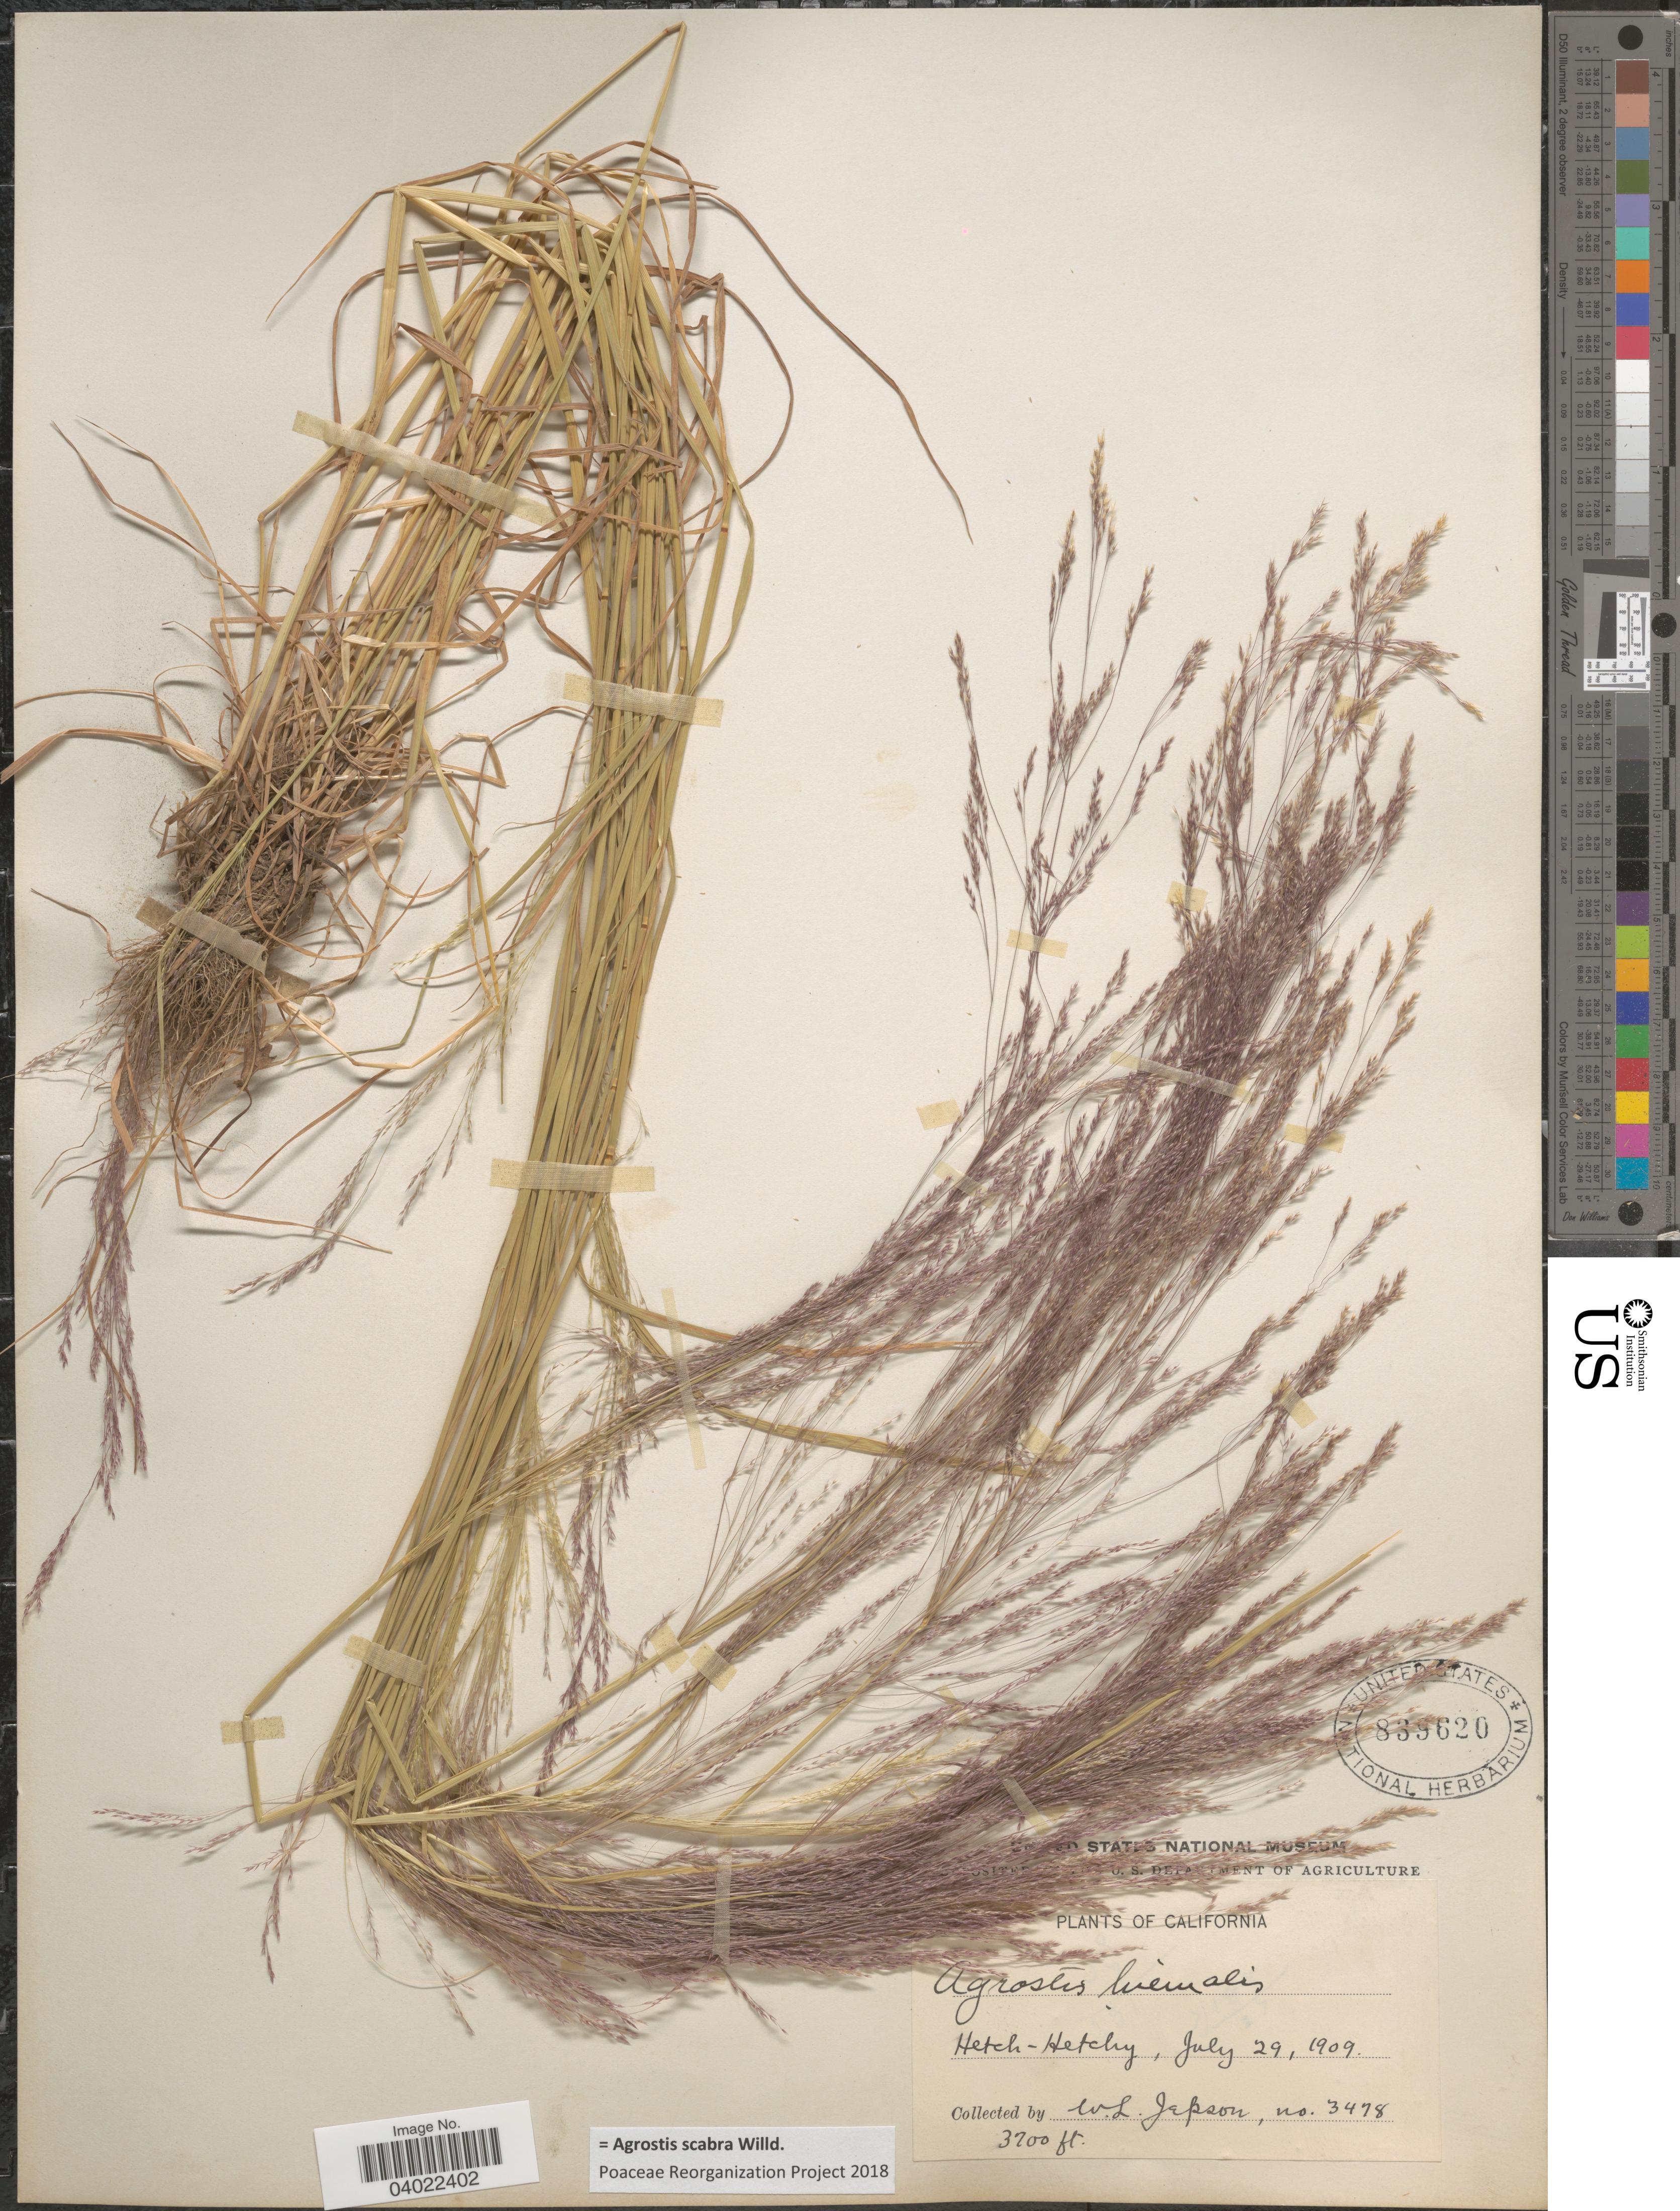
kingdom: Plantae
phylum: Tracheophyta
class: Liliopsida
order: Poales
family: Poaceae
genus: Agrostis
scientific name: Agrostis scabra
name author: Willd.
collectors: W. L. Jepson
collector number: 3478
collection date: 1909-07-29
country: United States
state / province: California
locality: Hetch-Hetchy.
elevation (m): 1128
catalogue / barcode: US 839620